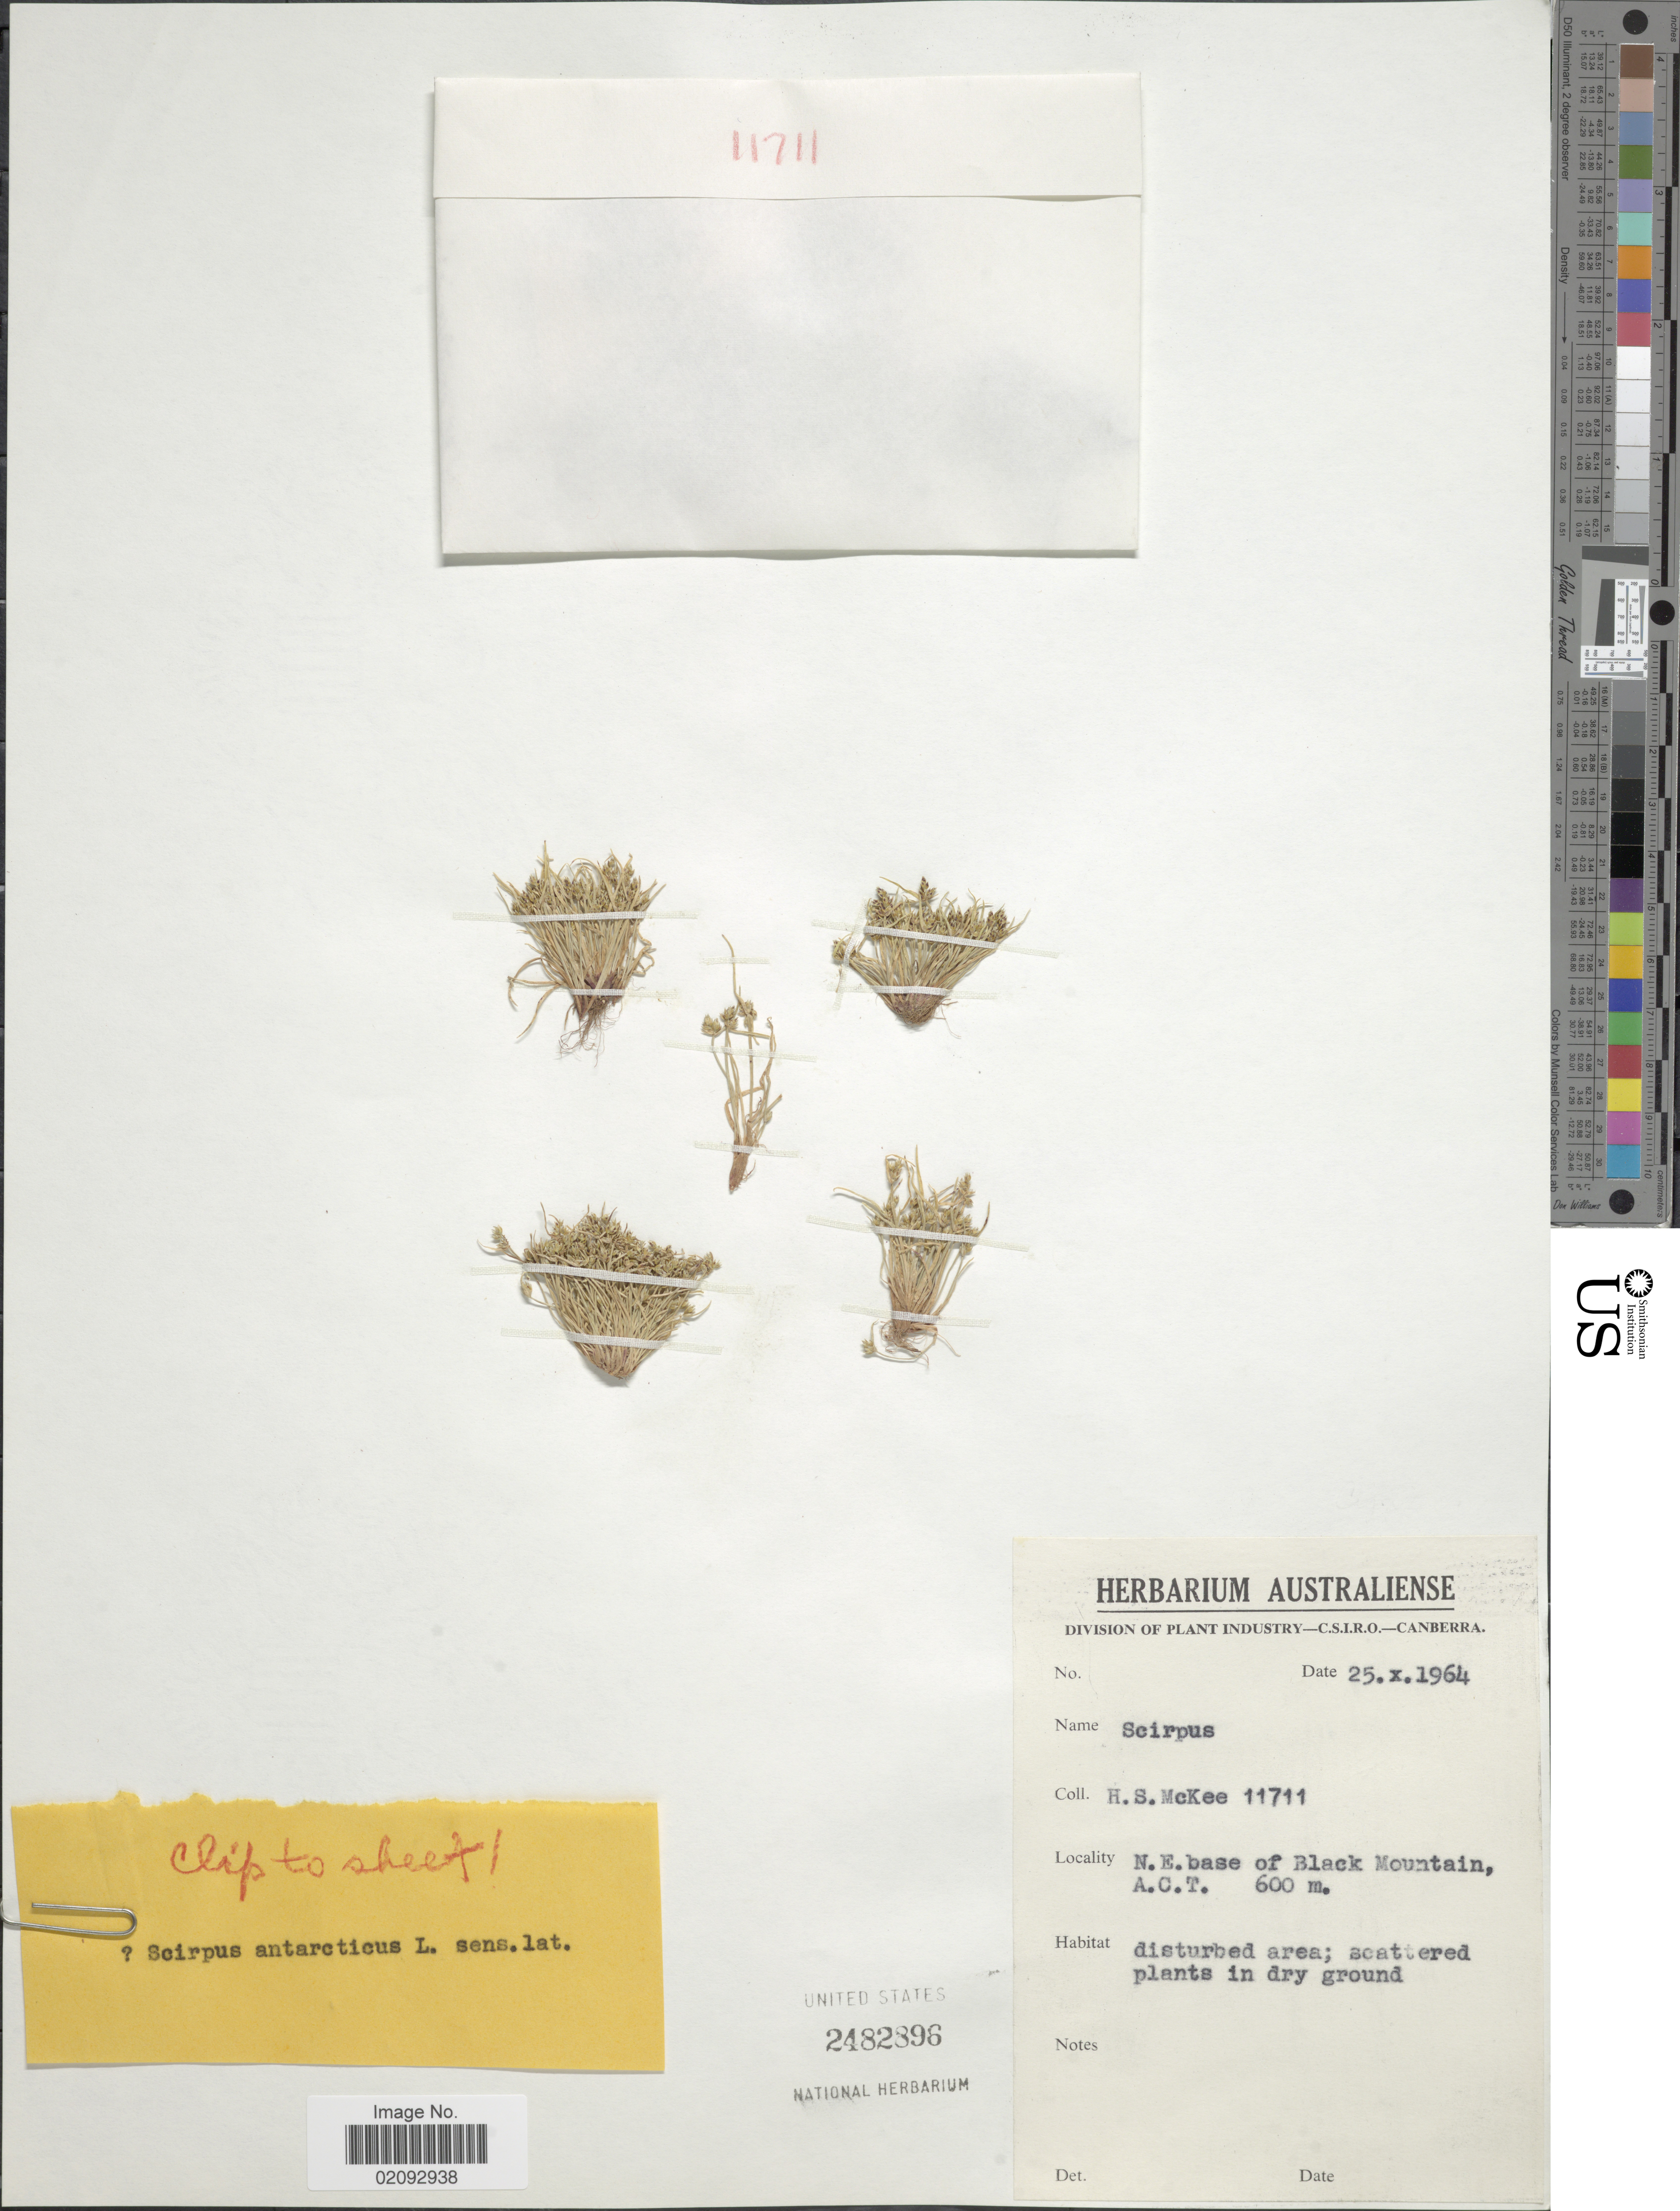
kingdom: Plantae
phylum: Tracheophyta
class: Liliopsida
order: Poales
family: Cyperaceae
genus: Ficinia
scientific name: Ficinia marginata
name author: (Thunb.) Fourc.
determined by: Strong, Mark T., (BOT), Smithsonian Institution - National Museum of Natural History (UNITED STATES)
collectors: H. S. McKee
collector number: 11711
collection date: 1964-10-25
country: Australia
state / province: Queensland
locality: N.E. base of Black Mountain, A.C.T.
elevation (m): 600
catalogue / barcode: US 2482896